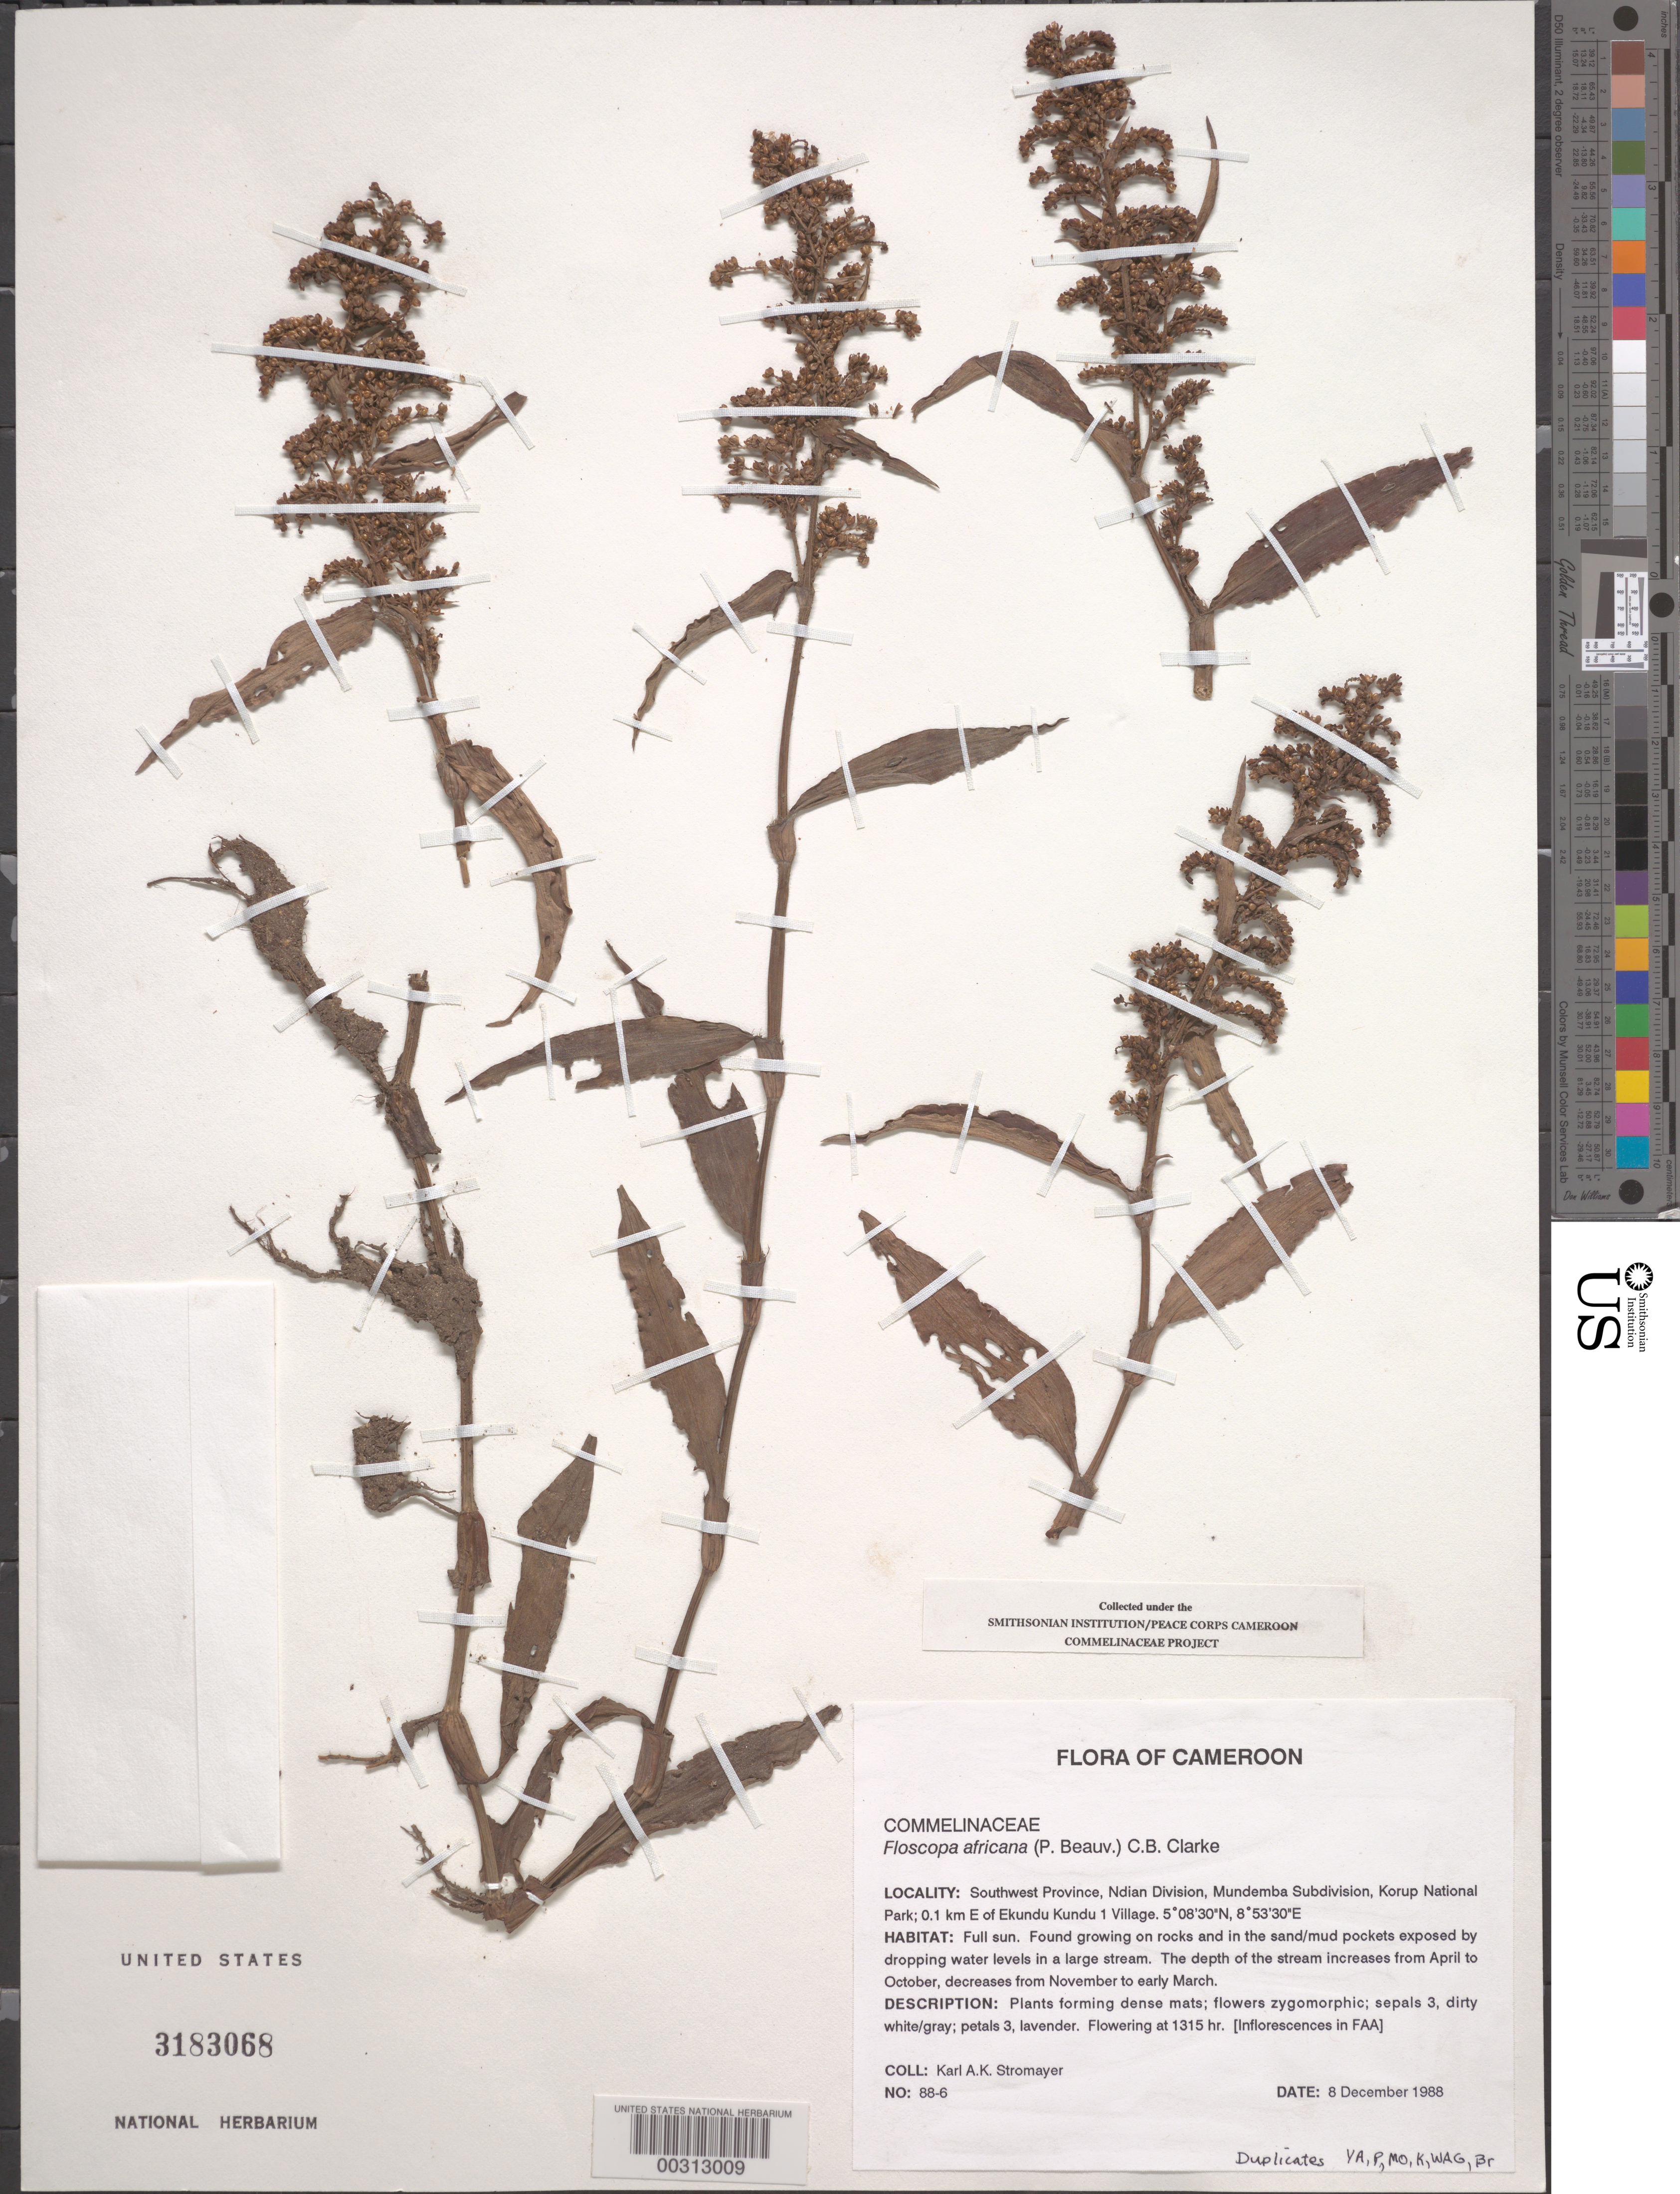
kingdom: Plantae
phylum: Tracheophyta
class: Liliopsida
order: Commelinales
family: Commelinaceae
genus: Floscopa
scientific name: Floscopa africana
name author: (P. Beauv.) C.B. Clarke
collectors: K. A. Stromayer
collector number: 88-6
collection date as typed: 08 Dec 1988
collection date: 1988-12-08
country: Cameroon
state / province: Sud-Ouest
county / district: Ndian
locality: Mundemba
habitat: Full sun, on rocks and in sand/mud pockets exposed by dropping water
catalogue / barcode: US 3183068